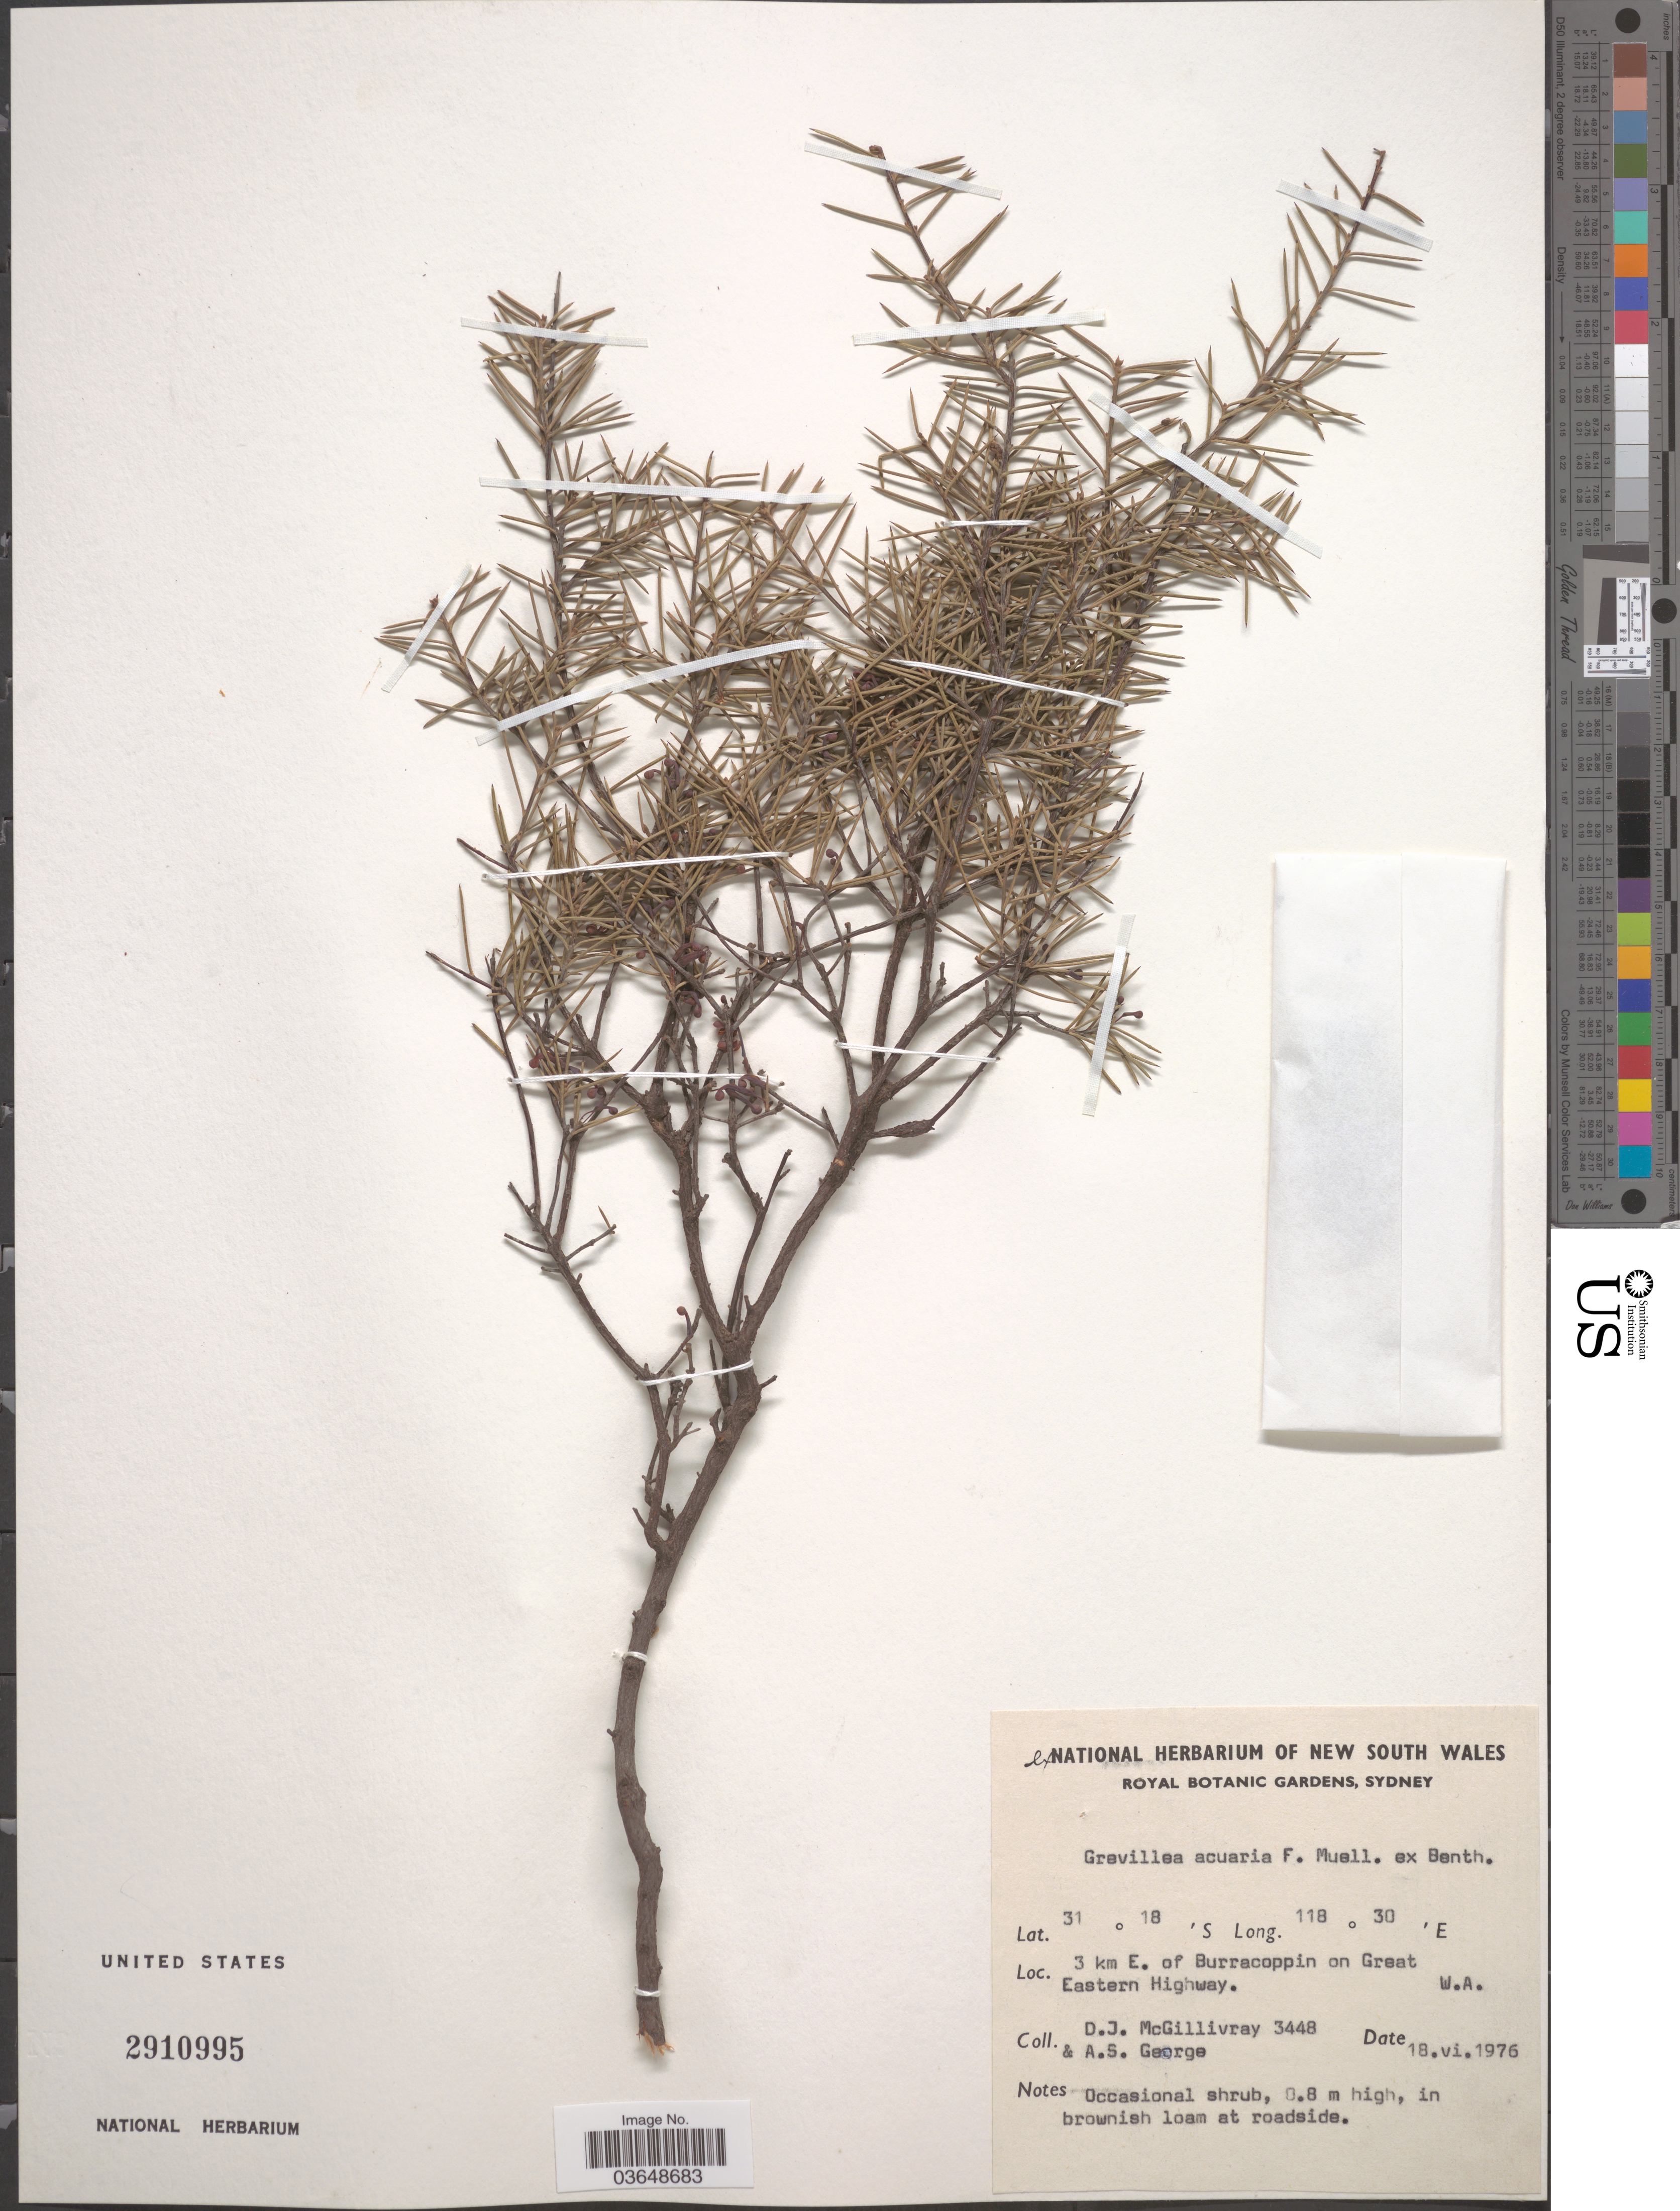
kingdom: Plantae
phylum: Tracheophyta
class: Magnoliopsida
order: Proteales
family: Proteaceae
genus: Grevillea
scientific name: Grevillea acuaria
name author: F. Muell. ex Benth.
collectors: D. J. McGillivray & A. S. George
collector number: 3448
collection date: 1976-06-18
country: Australia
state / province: Western Australia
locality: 3 km E. of Burracoppin on Great Eastern Highway.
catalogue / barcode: US 2910995